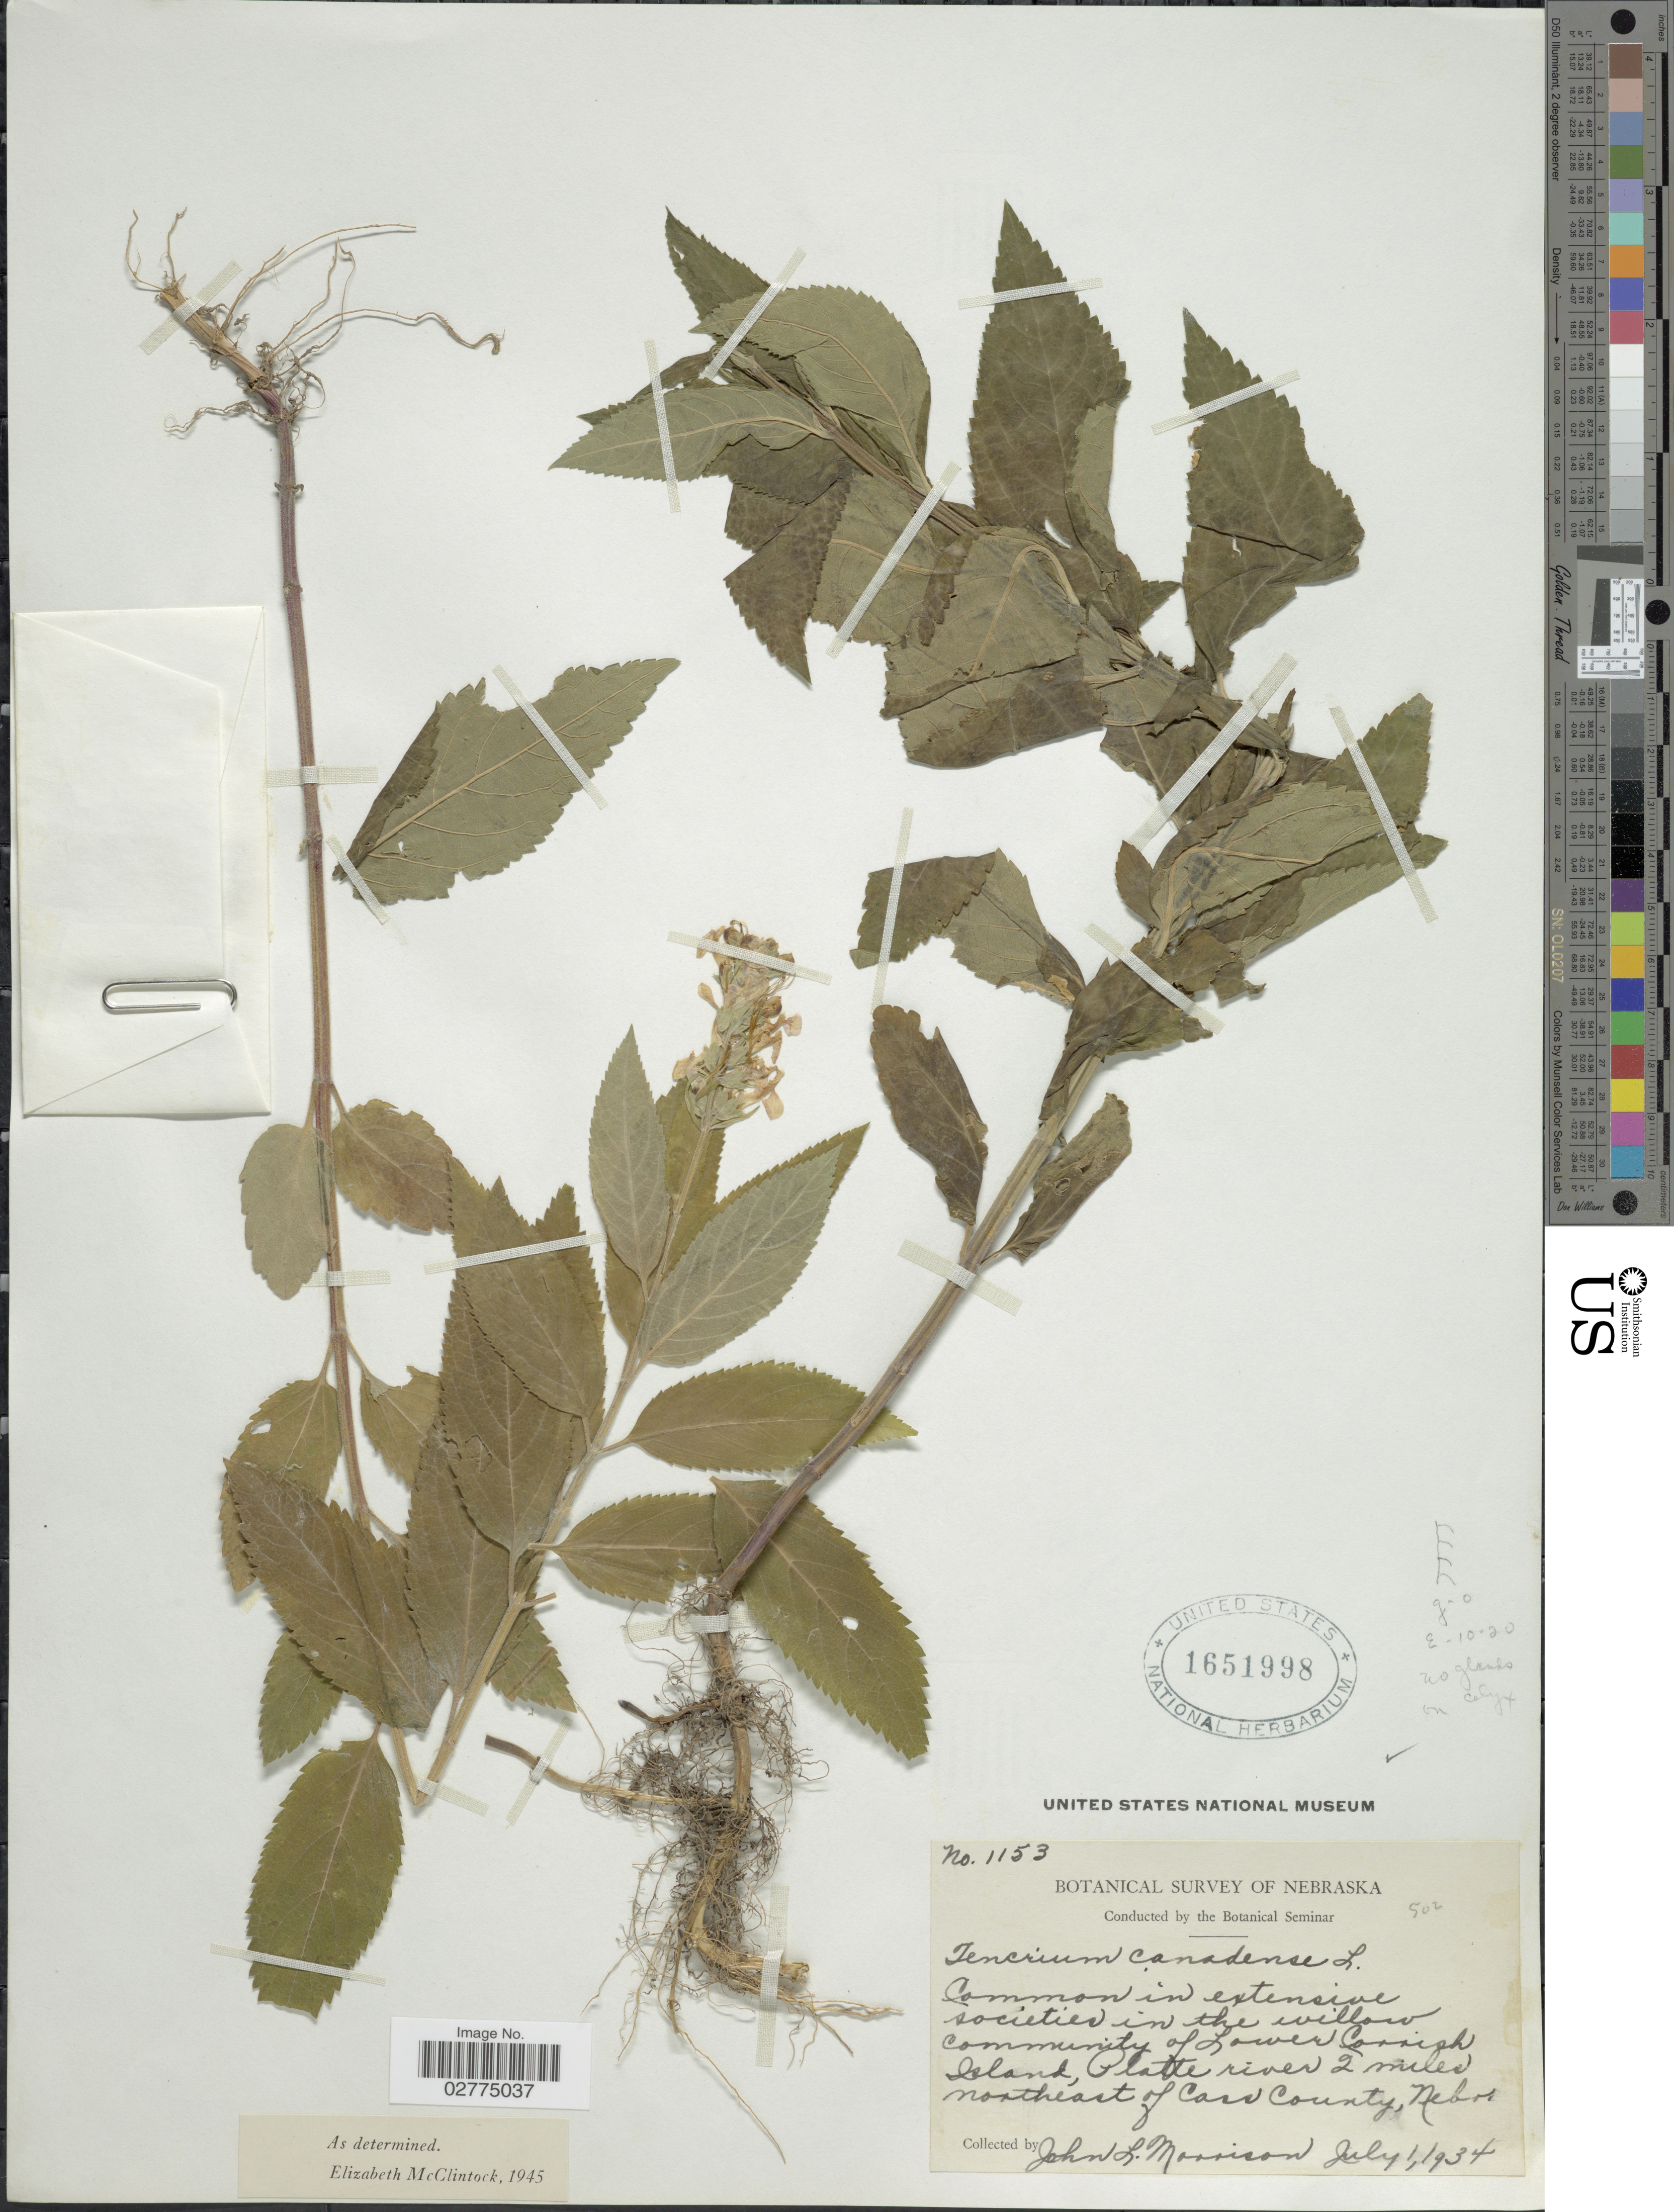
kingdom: Plantae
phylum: Tracheophyta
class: Magnoliopsida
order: Lamiales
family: Lamiaceae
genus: Teucrium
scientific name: Teucrium canadense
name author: L.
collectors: J. Morrison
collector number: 1153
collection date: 1934-07-01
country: United States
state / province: Nebraska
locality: Common in extensive societies in the willow community of Lower Corrish Island, Platte river 2 miles northeast of Cass County.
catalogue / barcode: US 1651998